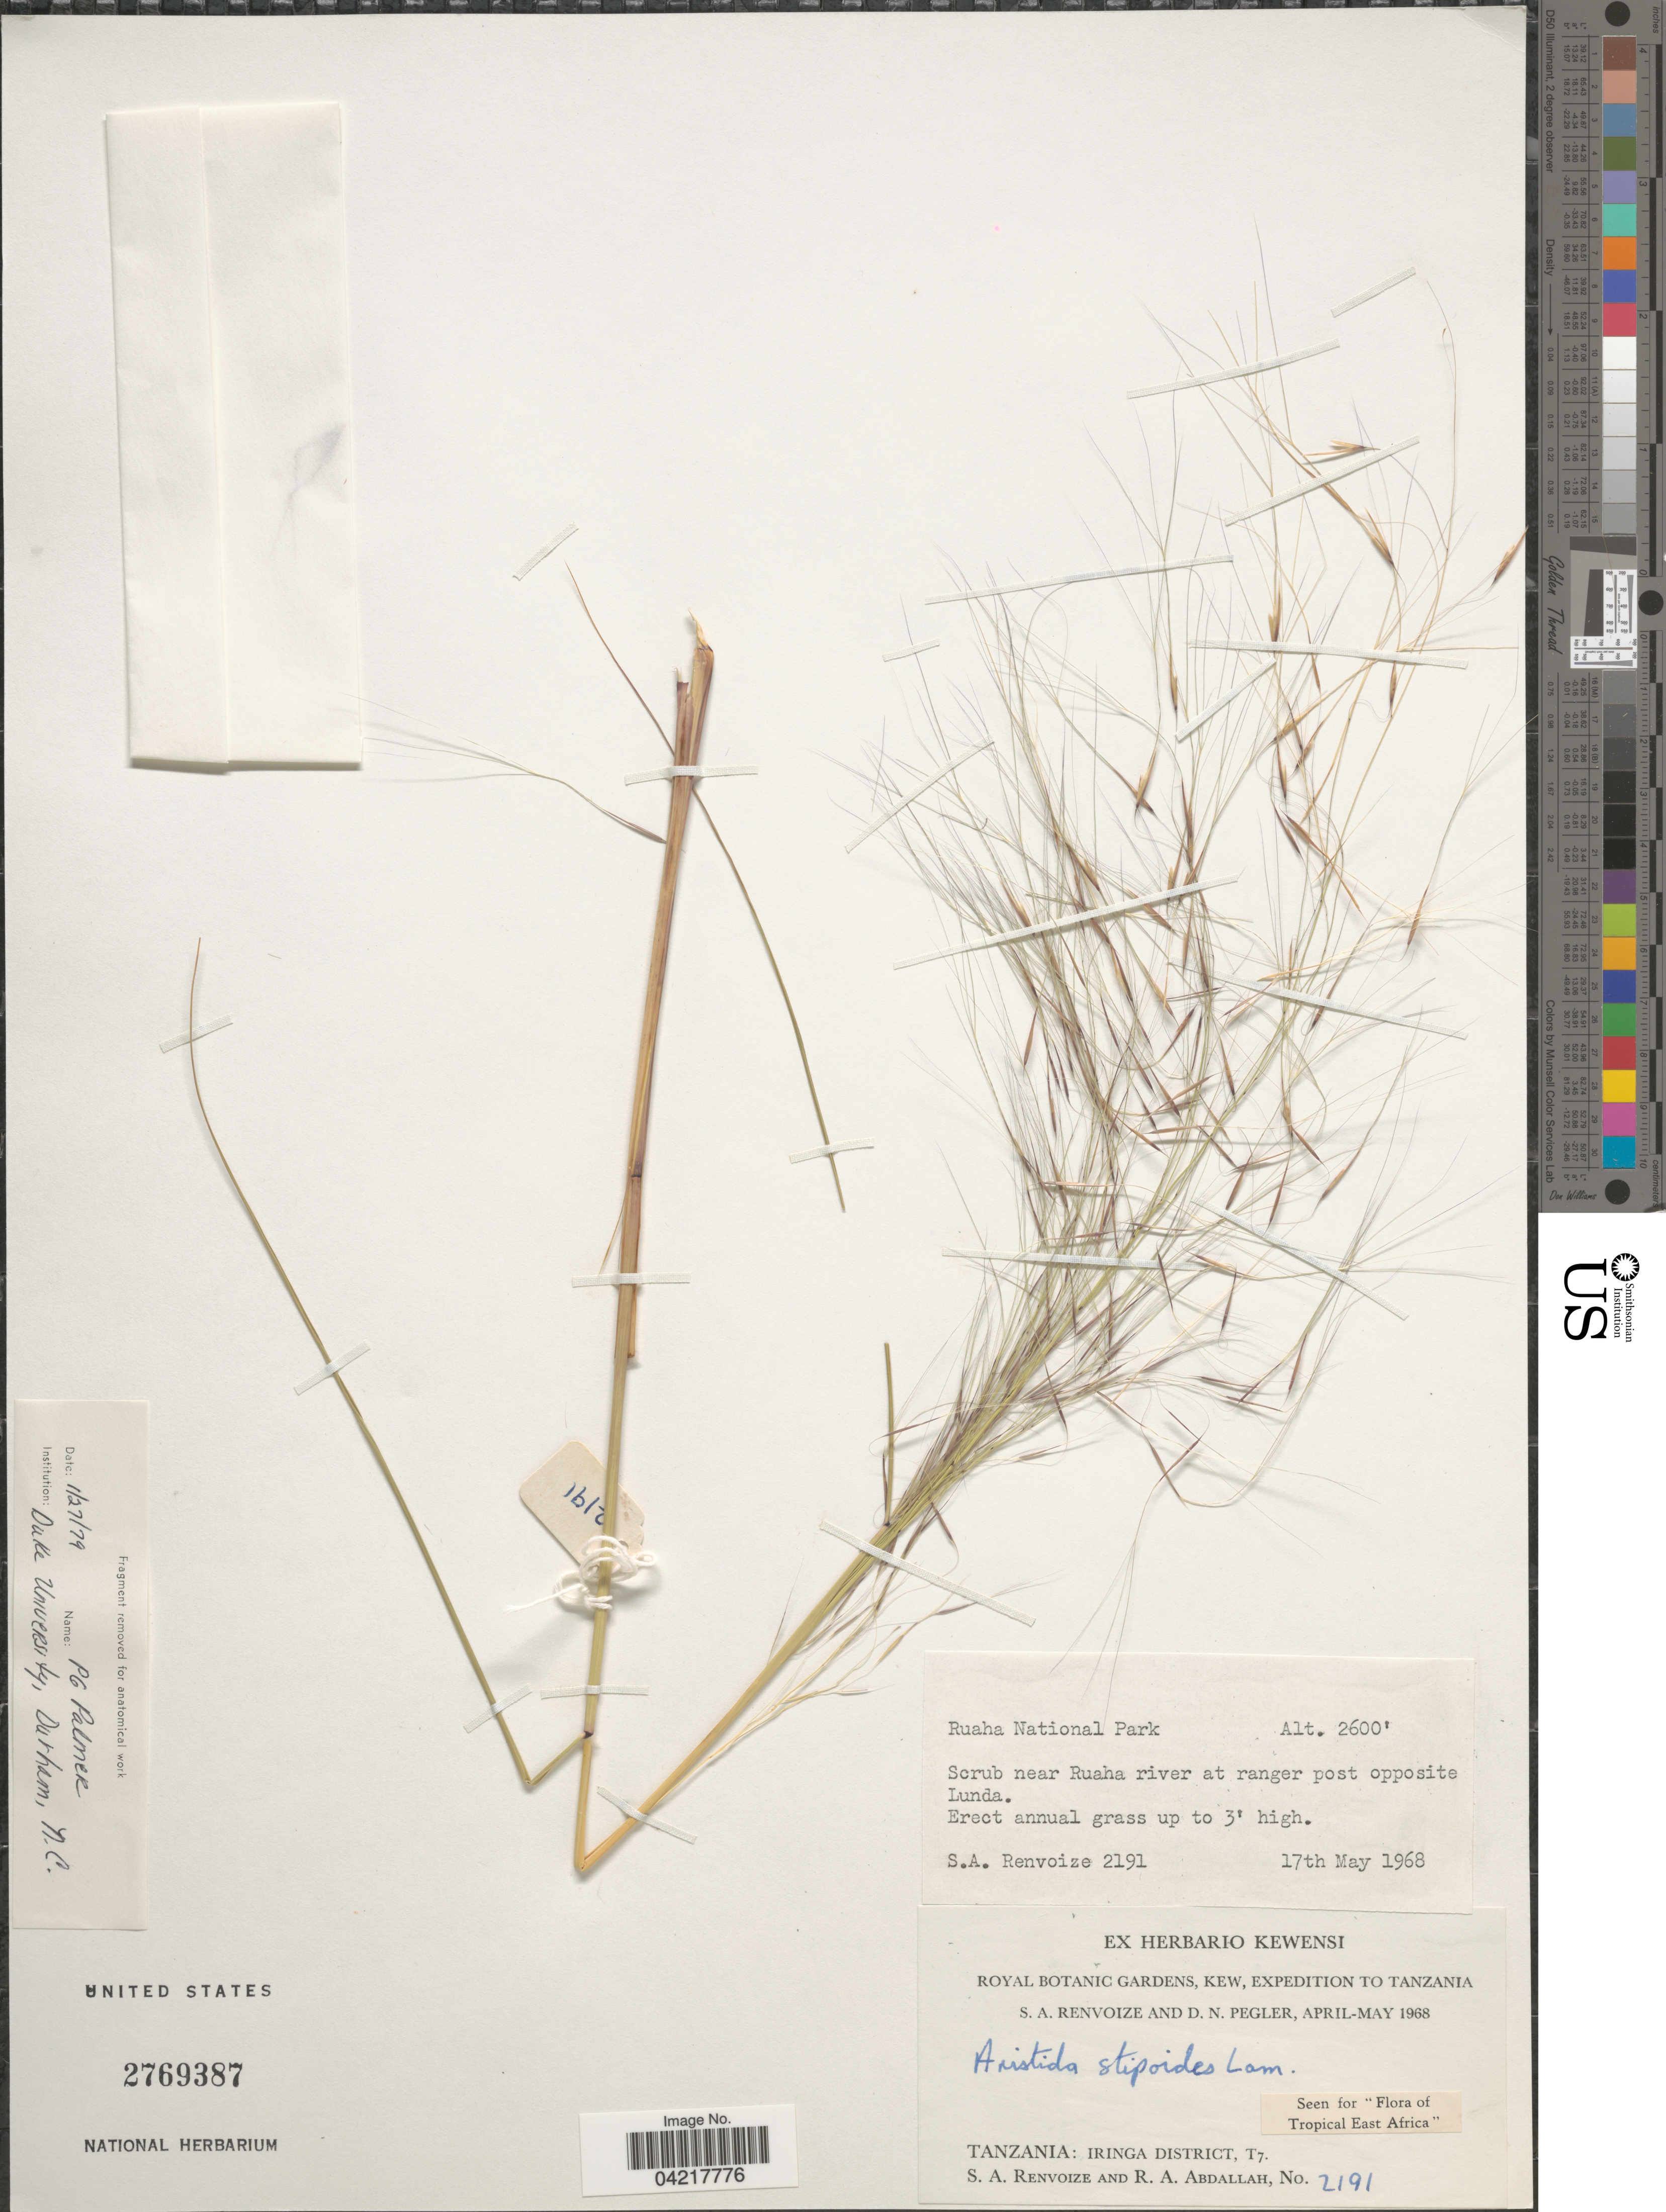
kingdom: Plantae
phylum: Tracheophyta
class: Liliopsida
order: Poales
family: Poaceae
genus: Aristida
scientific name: Aristida stipoides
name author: R. Br.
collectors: S. A. Renvoize & R. Abdallah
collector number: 2191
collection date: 1968-05-17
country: Tanzania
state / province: Iringa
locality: Ruaha National Park. Scrub near Ruaha river at ranger post opposite Lunda. Royal Botanic Gardens, Kew, Expedition to Tanzania. Iringa District, T7.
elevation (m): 792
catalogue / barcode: US 2769387